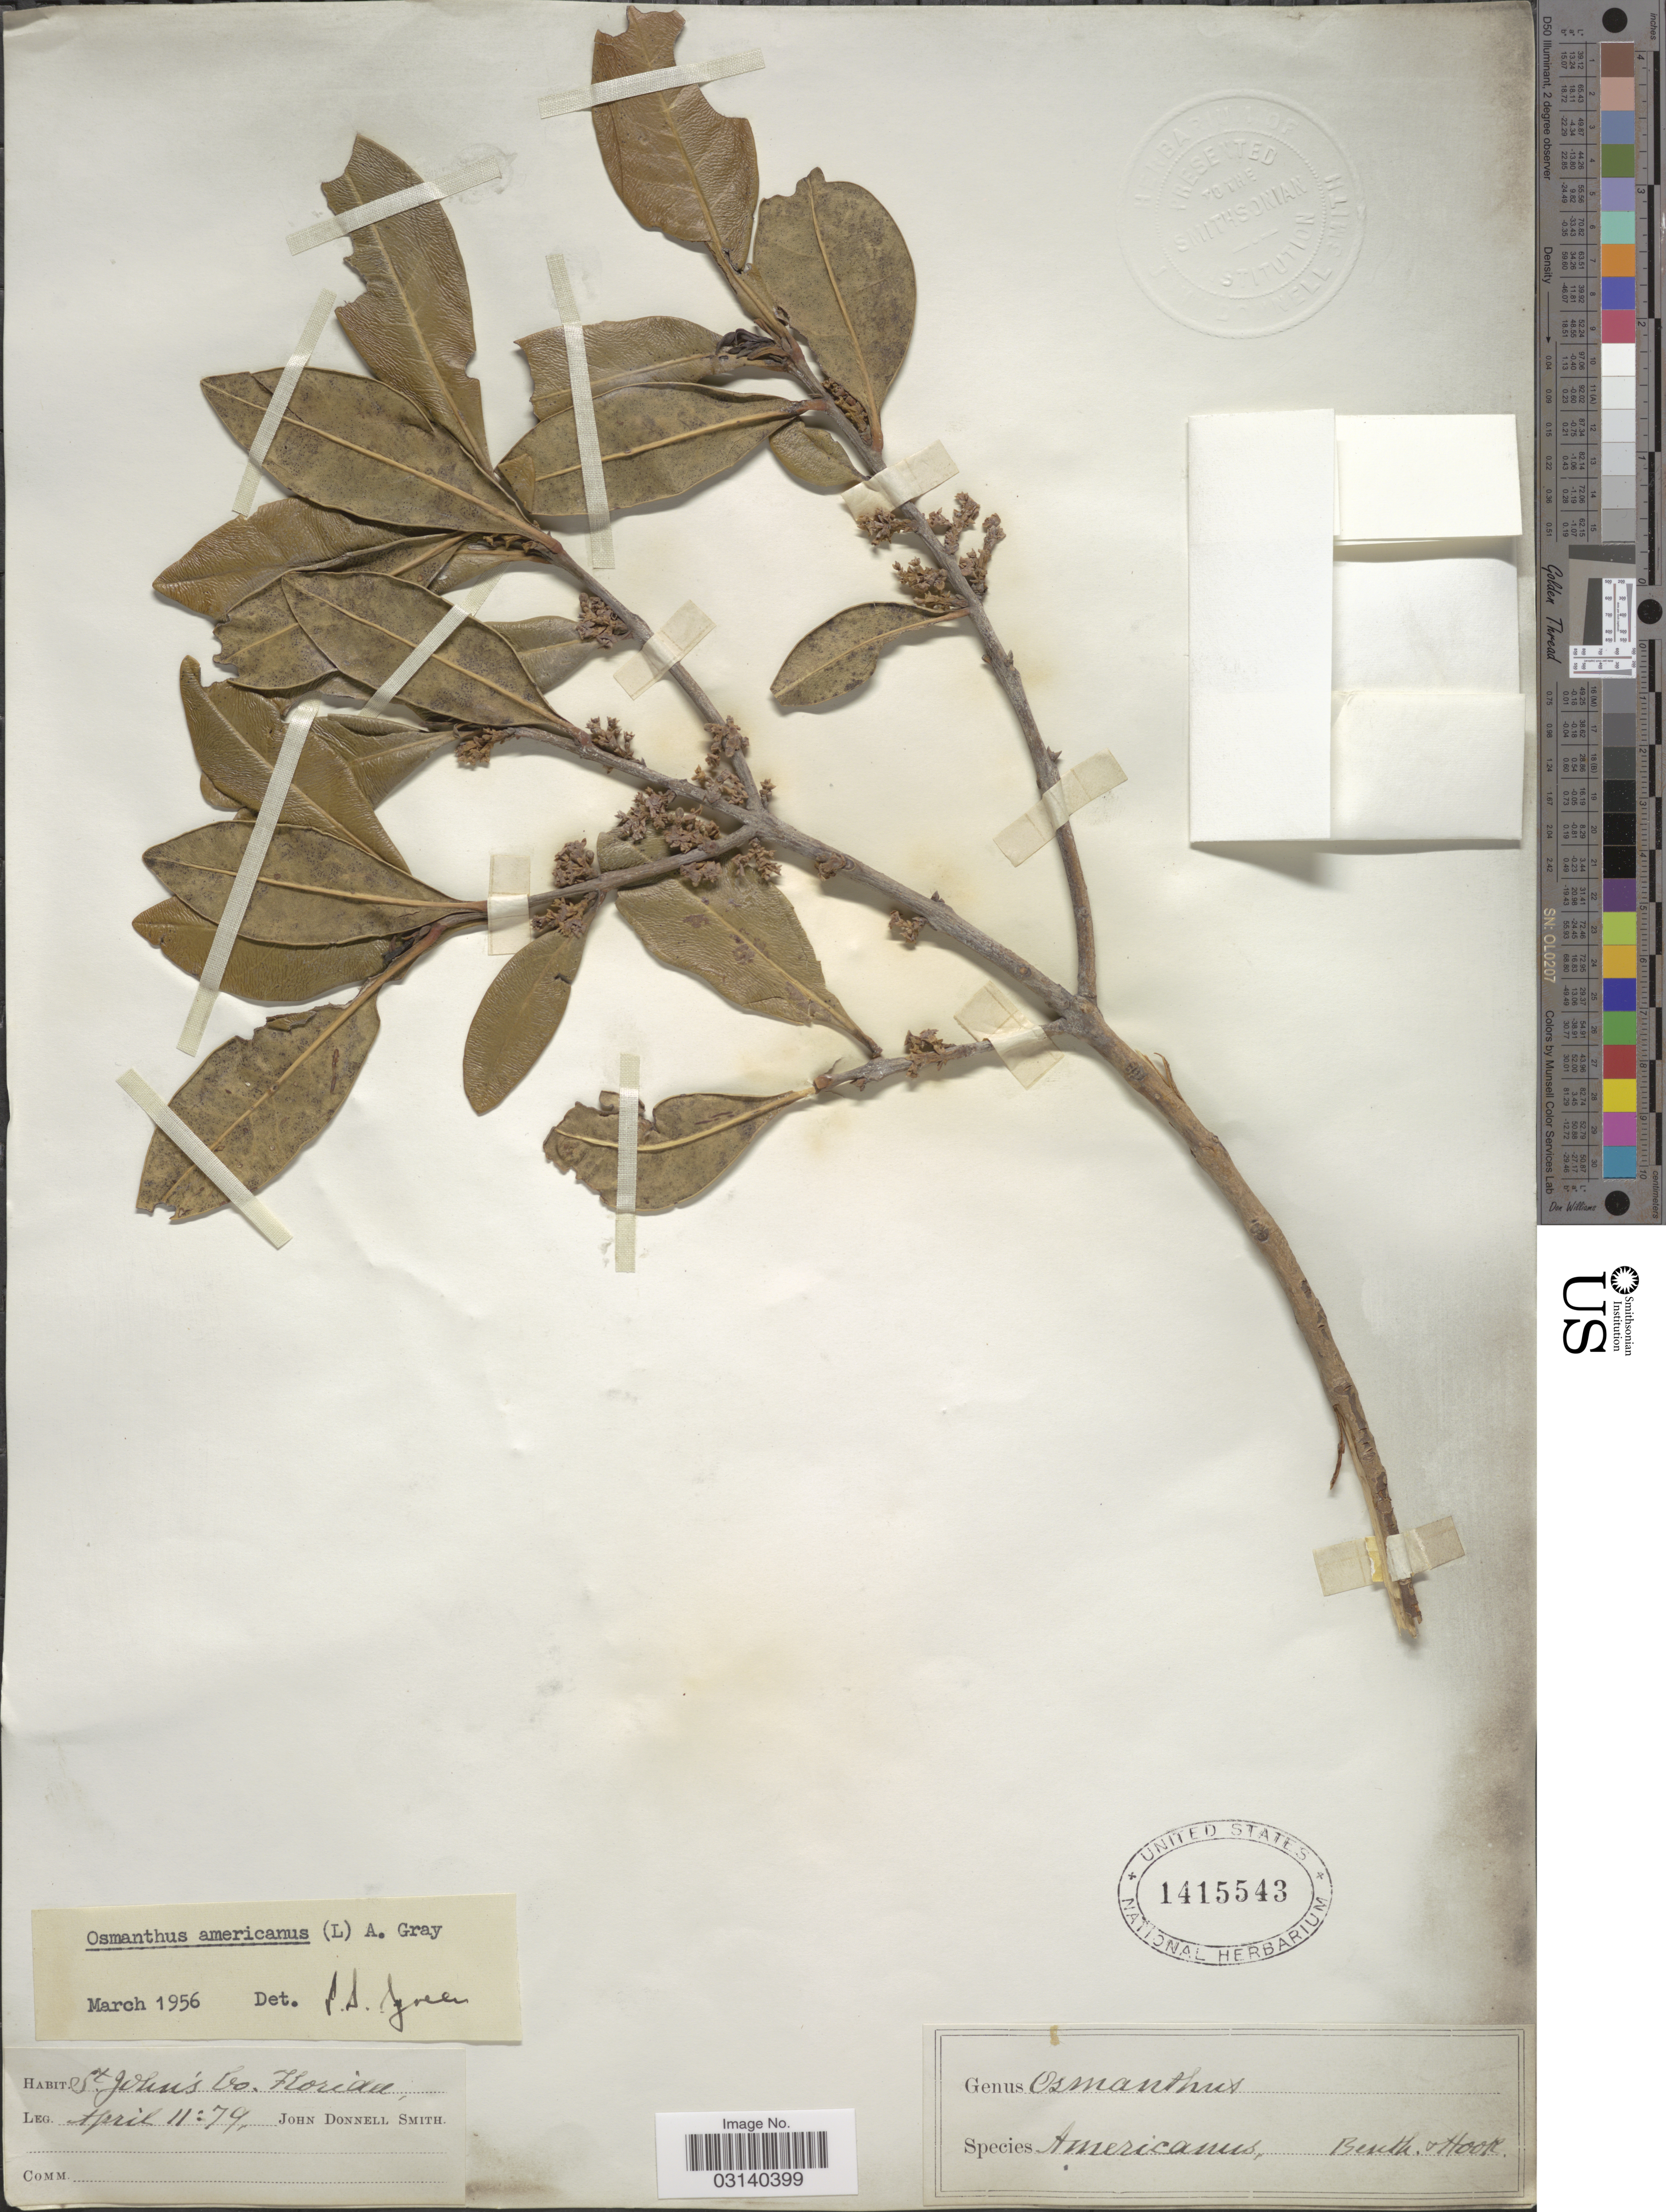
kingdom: Plantae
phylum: Tracheophyta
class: Magnoliopsida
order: Lamiales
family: Oleaceae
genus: Osmanthus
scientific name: Osmanthus americanus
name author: (L.) A. Gray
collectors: J. Donnell Smith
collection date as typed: Transcribed d/m/y: 11/4/79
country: United States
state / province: Florida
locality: St. John's Co.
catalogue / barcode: US 1415543